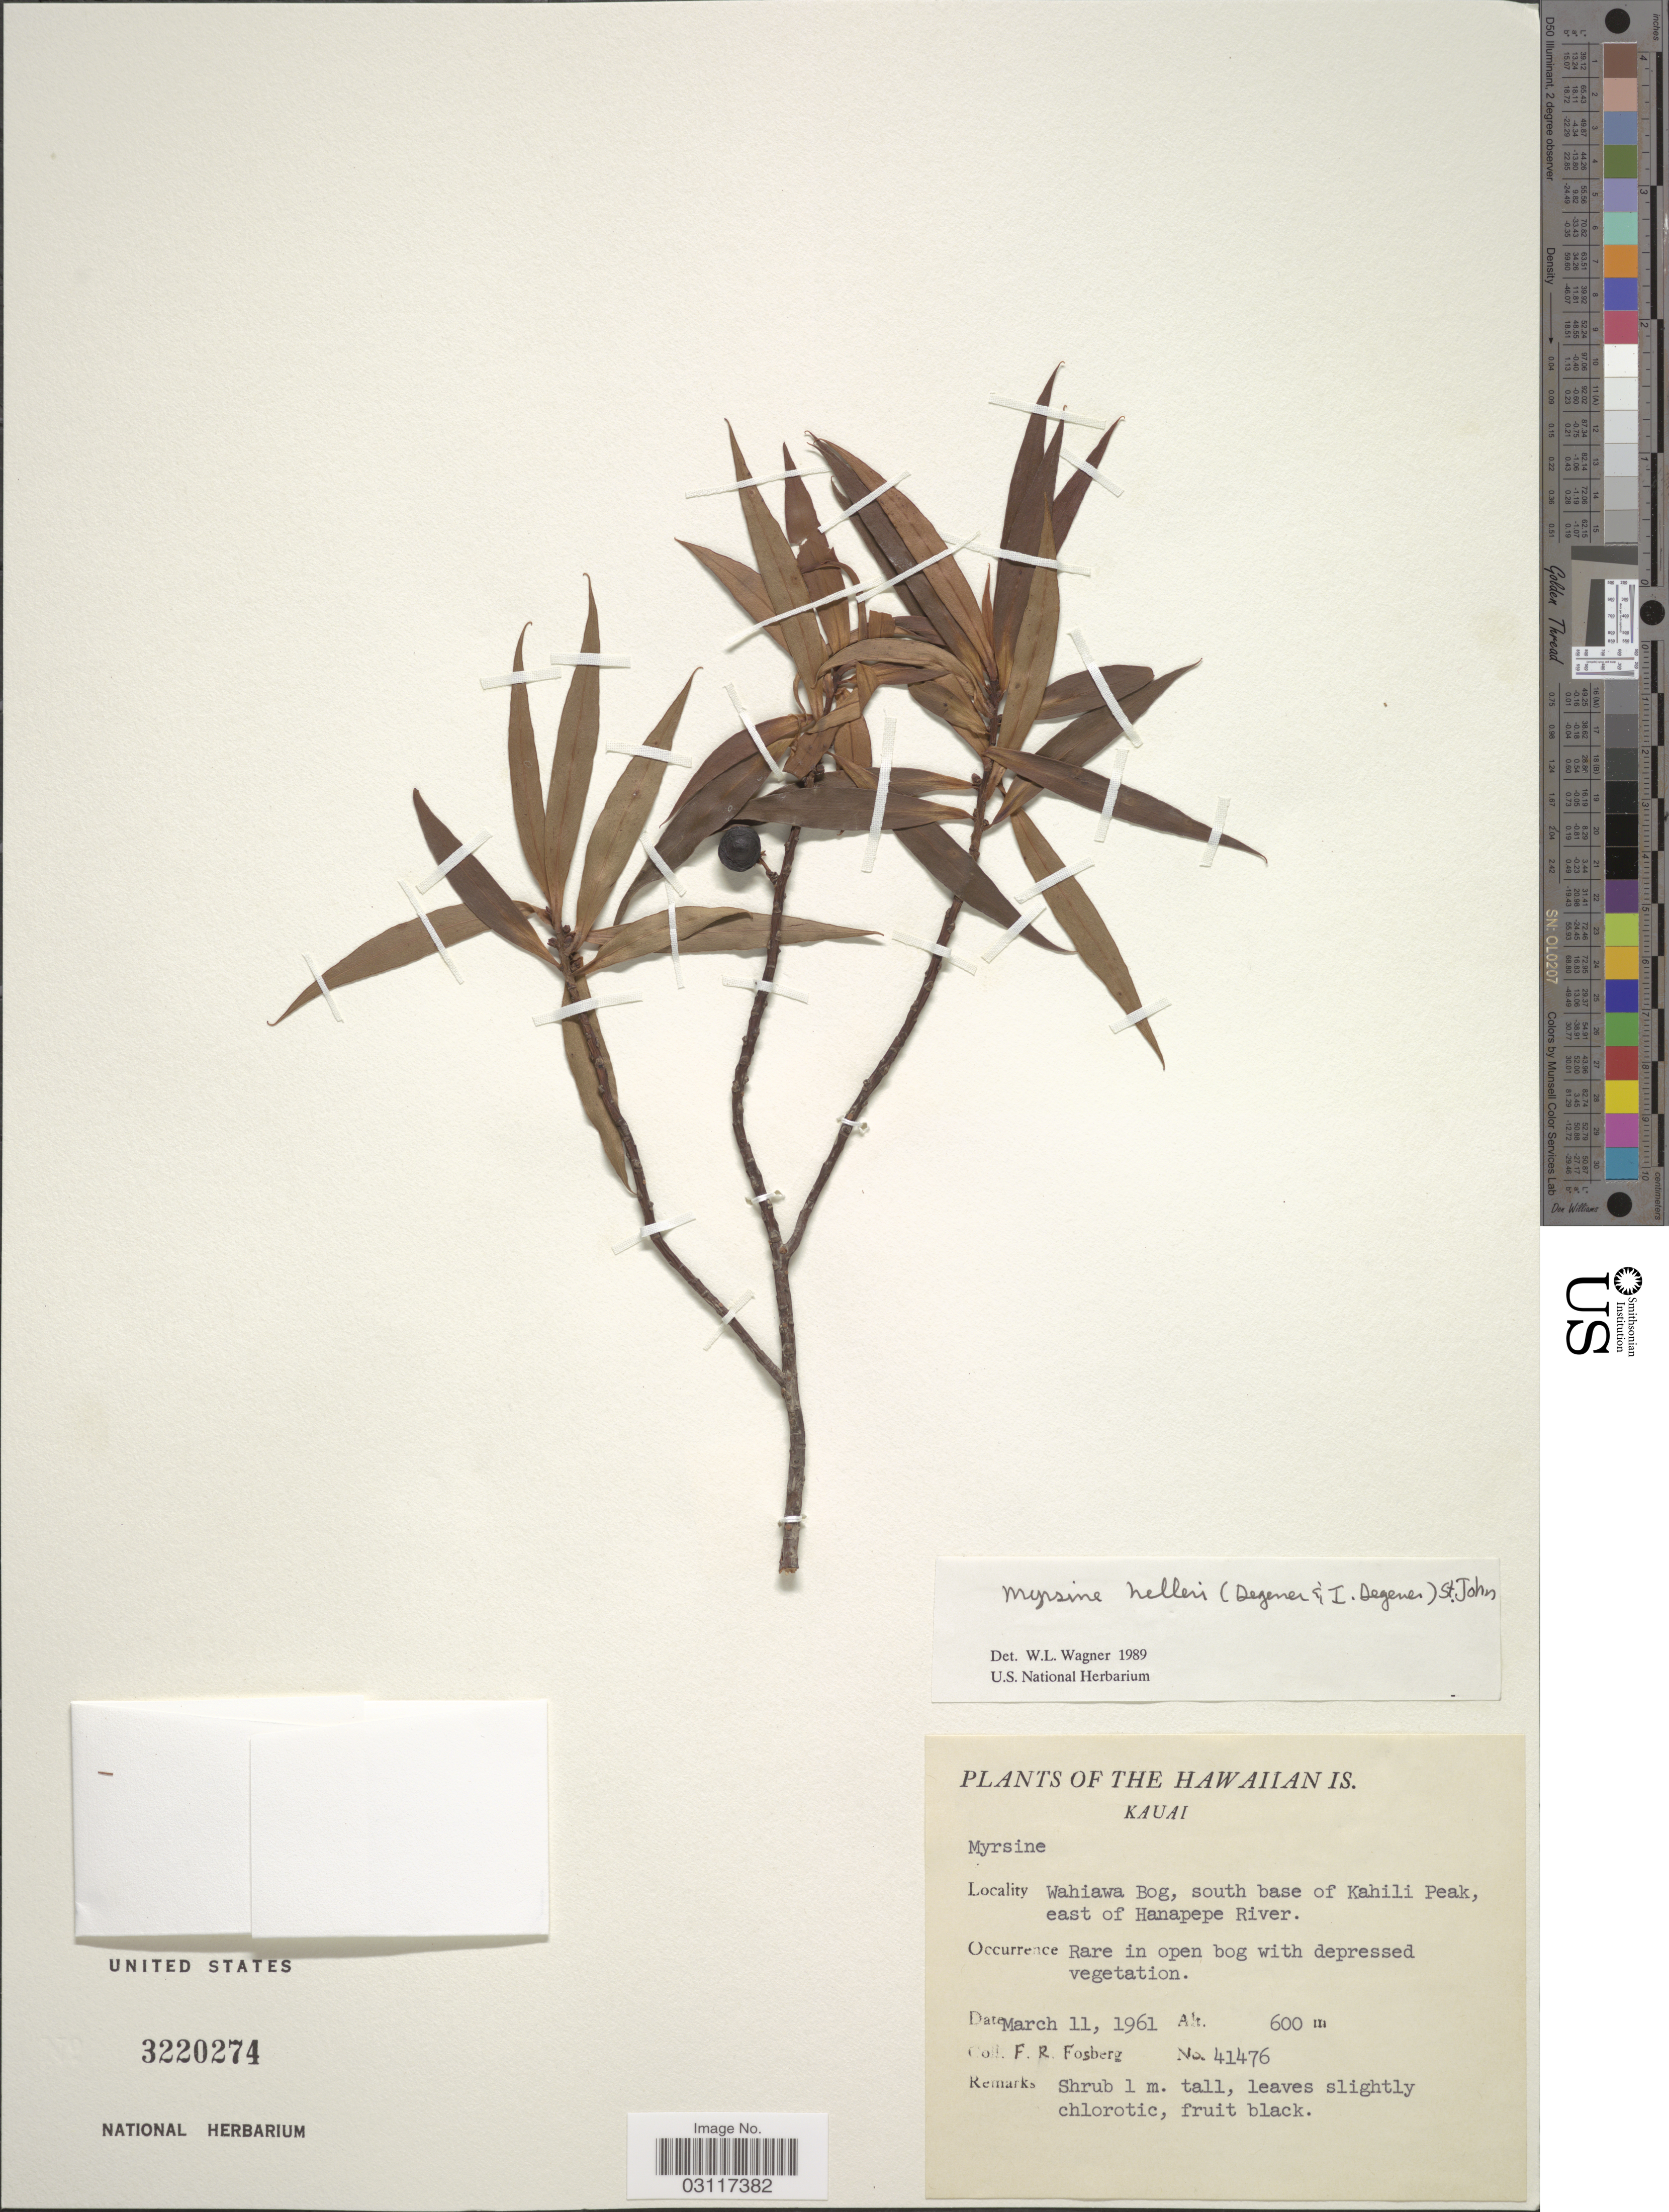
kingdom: Plantae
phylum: Tracheophyta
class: Magnoliopsida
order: Ericales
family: Primulaceae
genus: Myrsine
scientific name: Myrsine helleri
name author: (O. Deg. & I. Deg.) H. St. John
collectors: F. R. Fosberg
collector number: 41476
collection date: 1976-03-11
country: United States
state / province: Hawaii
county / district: Kauai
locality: The Hawiian Is., Kauai, Wahiawa Bog, south base of Kahili Peak, east of Hanapepe River.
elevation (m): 600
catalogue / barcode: US 3220274